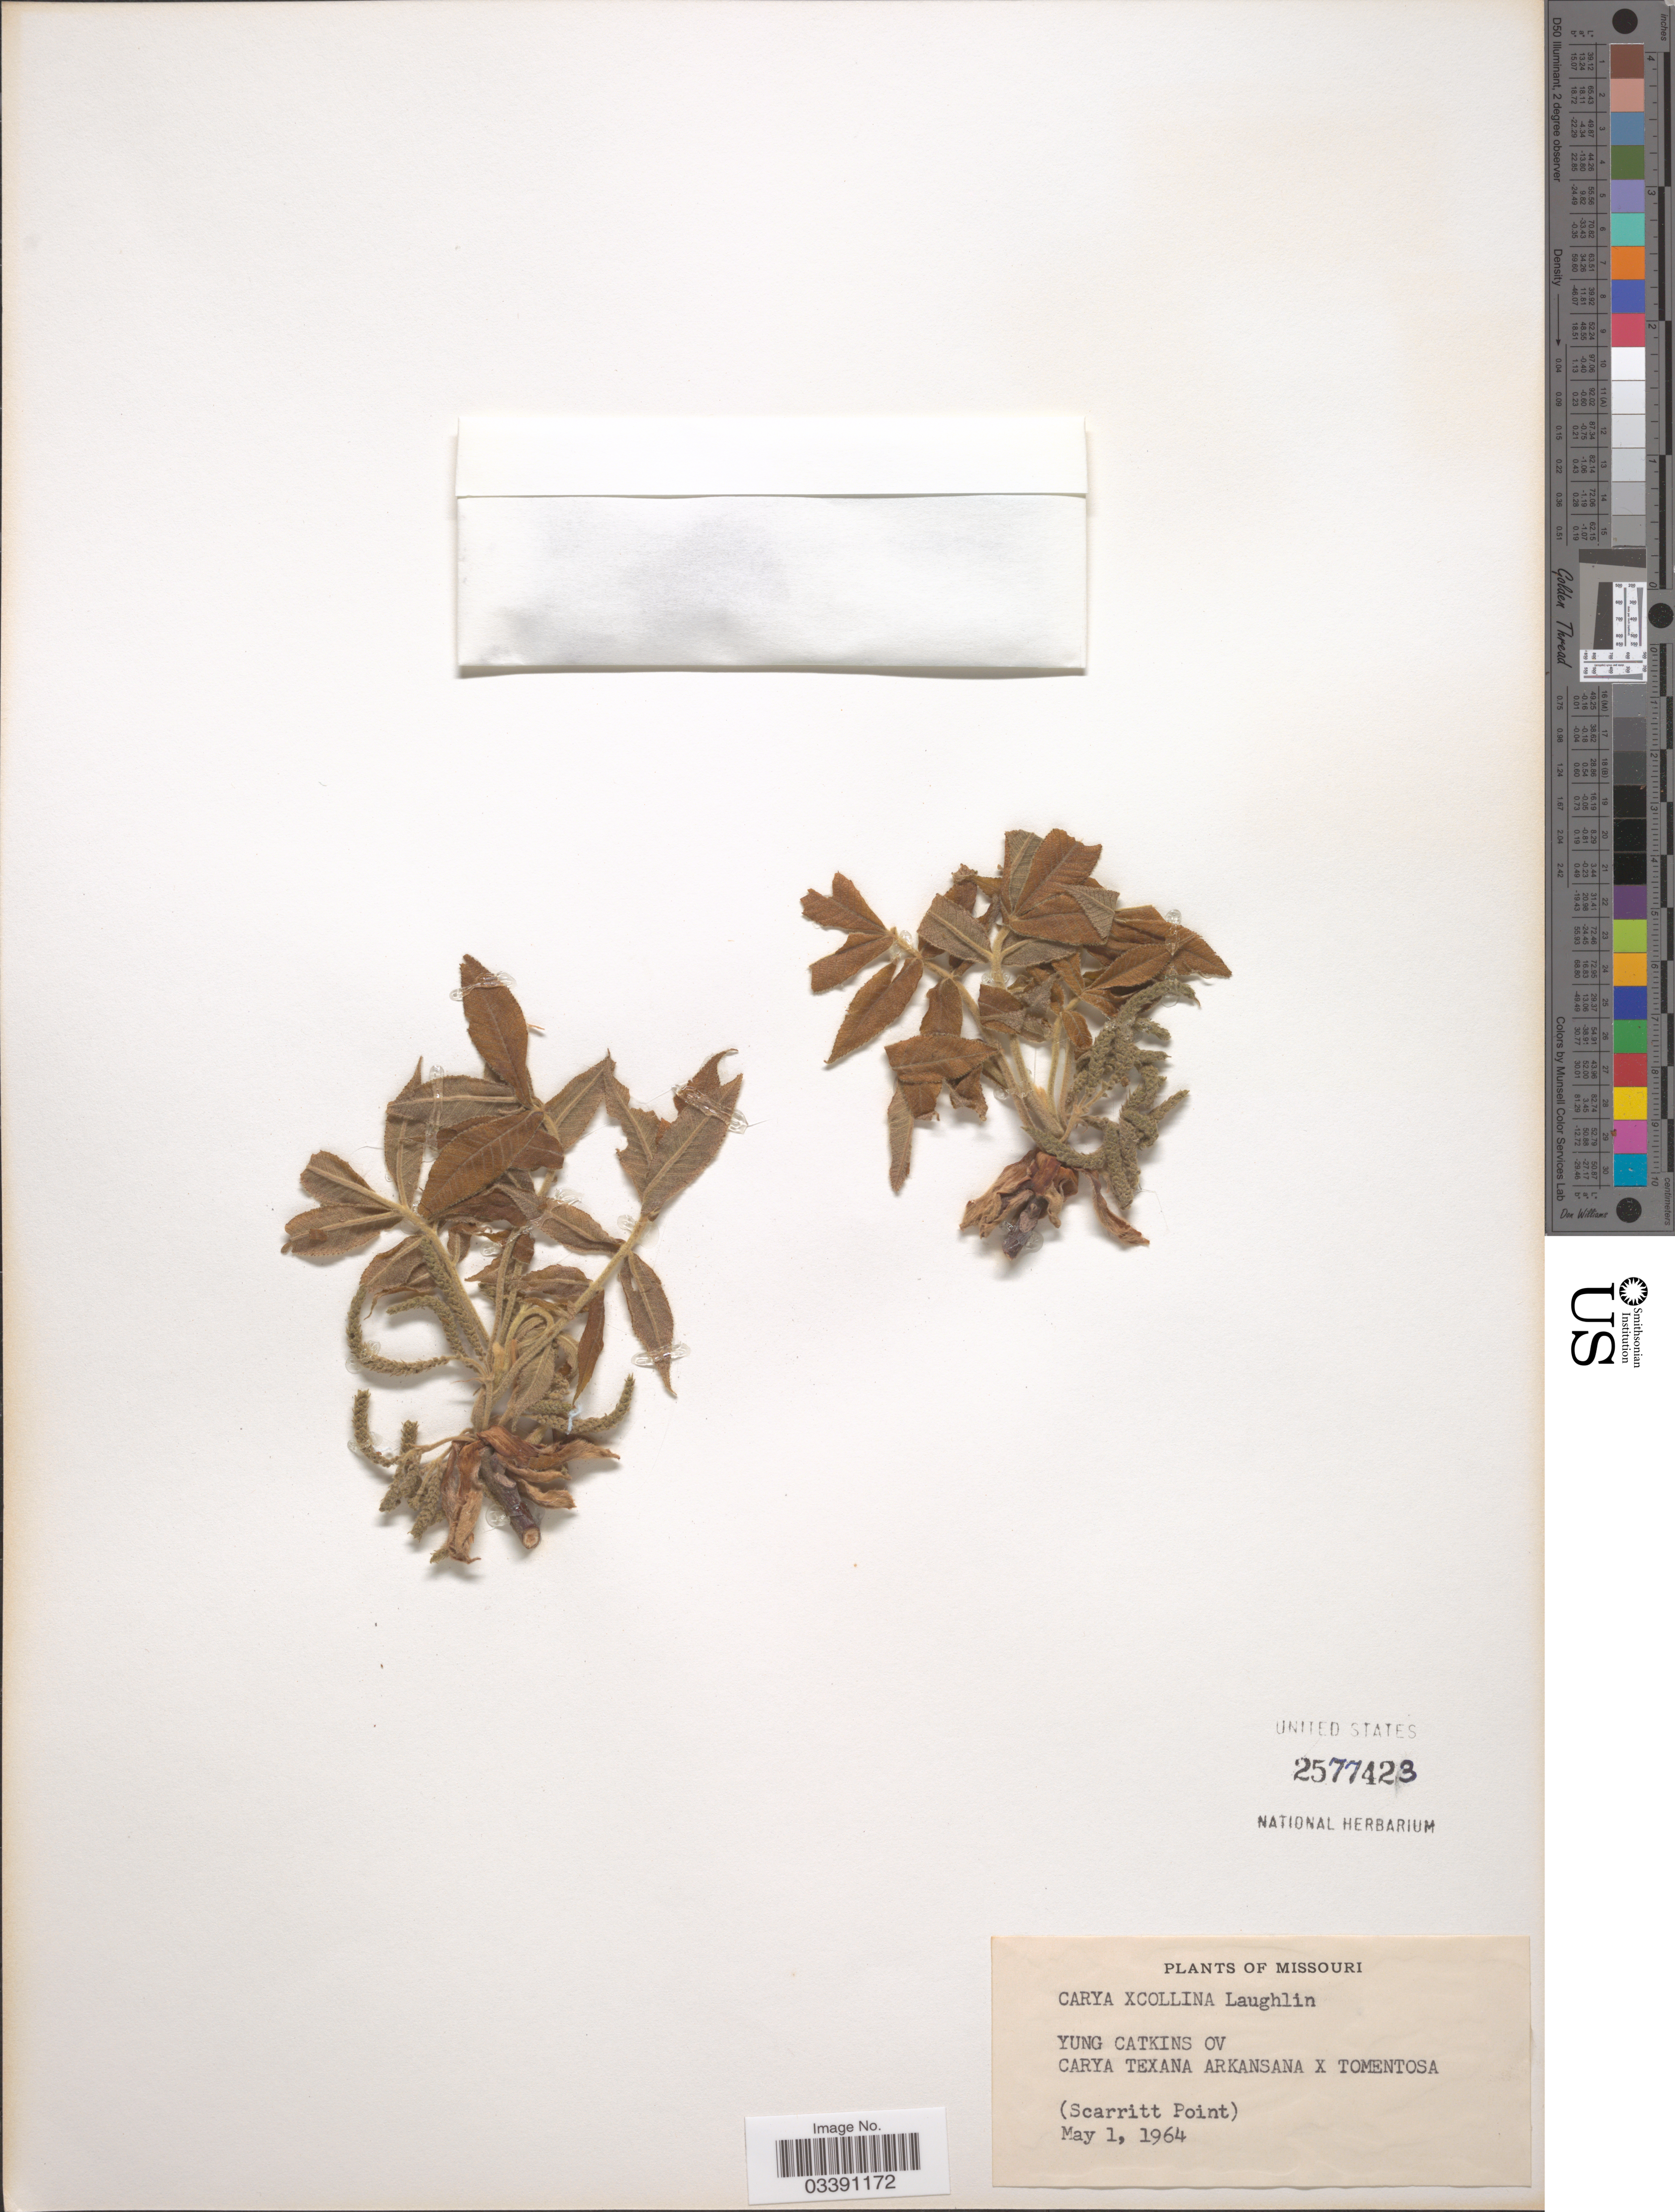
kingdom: Plantae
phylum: Tracheophyta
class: Magnoliopsida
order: Fagales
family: Juglandaceae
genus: Carya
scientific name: Carya x collina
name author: Laughlin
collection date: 1964-05-01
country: United States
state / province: Missouri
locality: (Scarritt Point).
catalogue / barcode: US 2577423